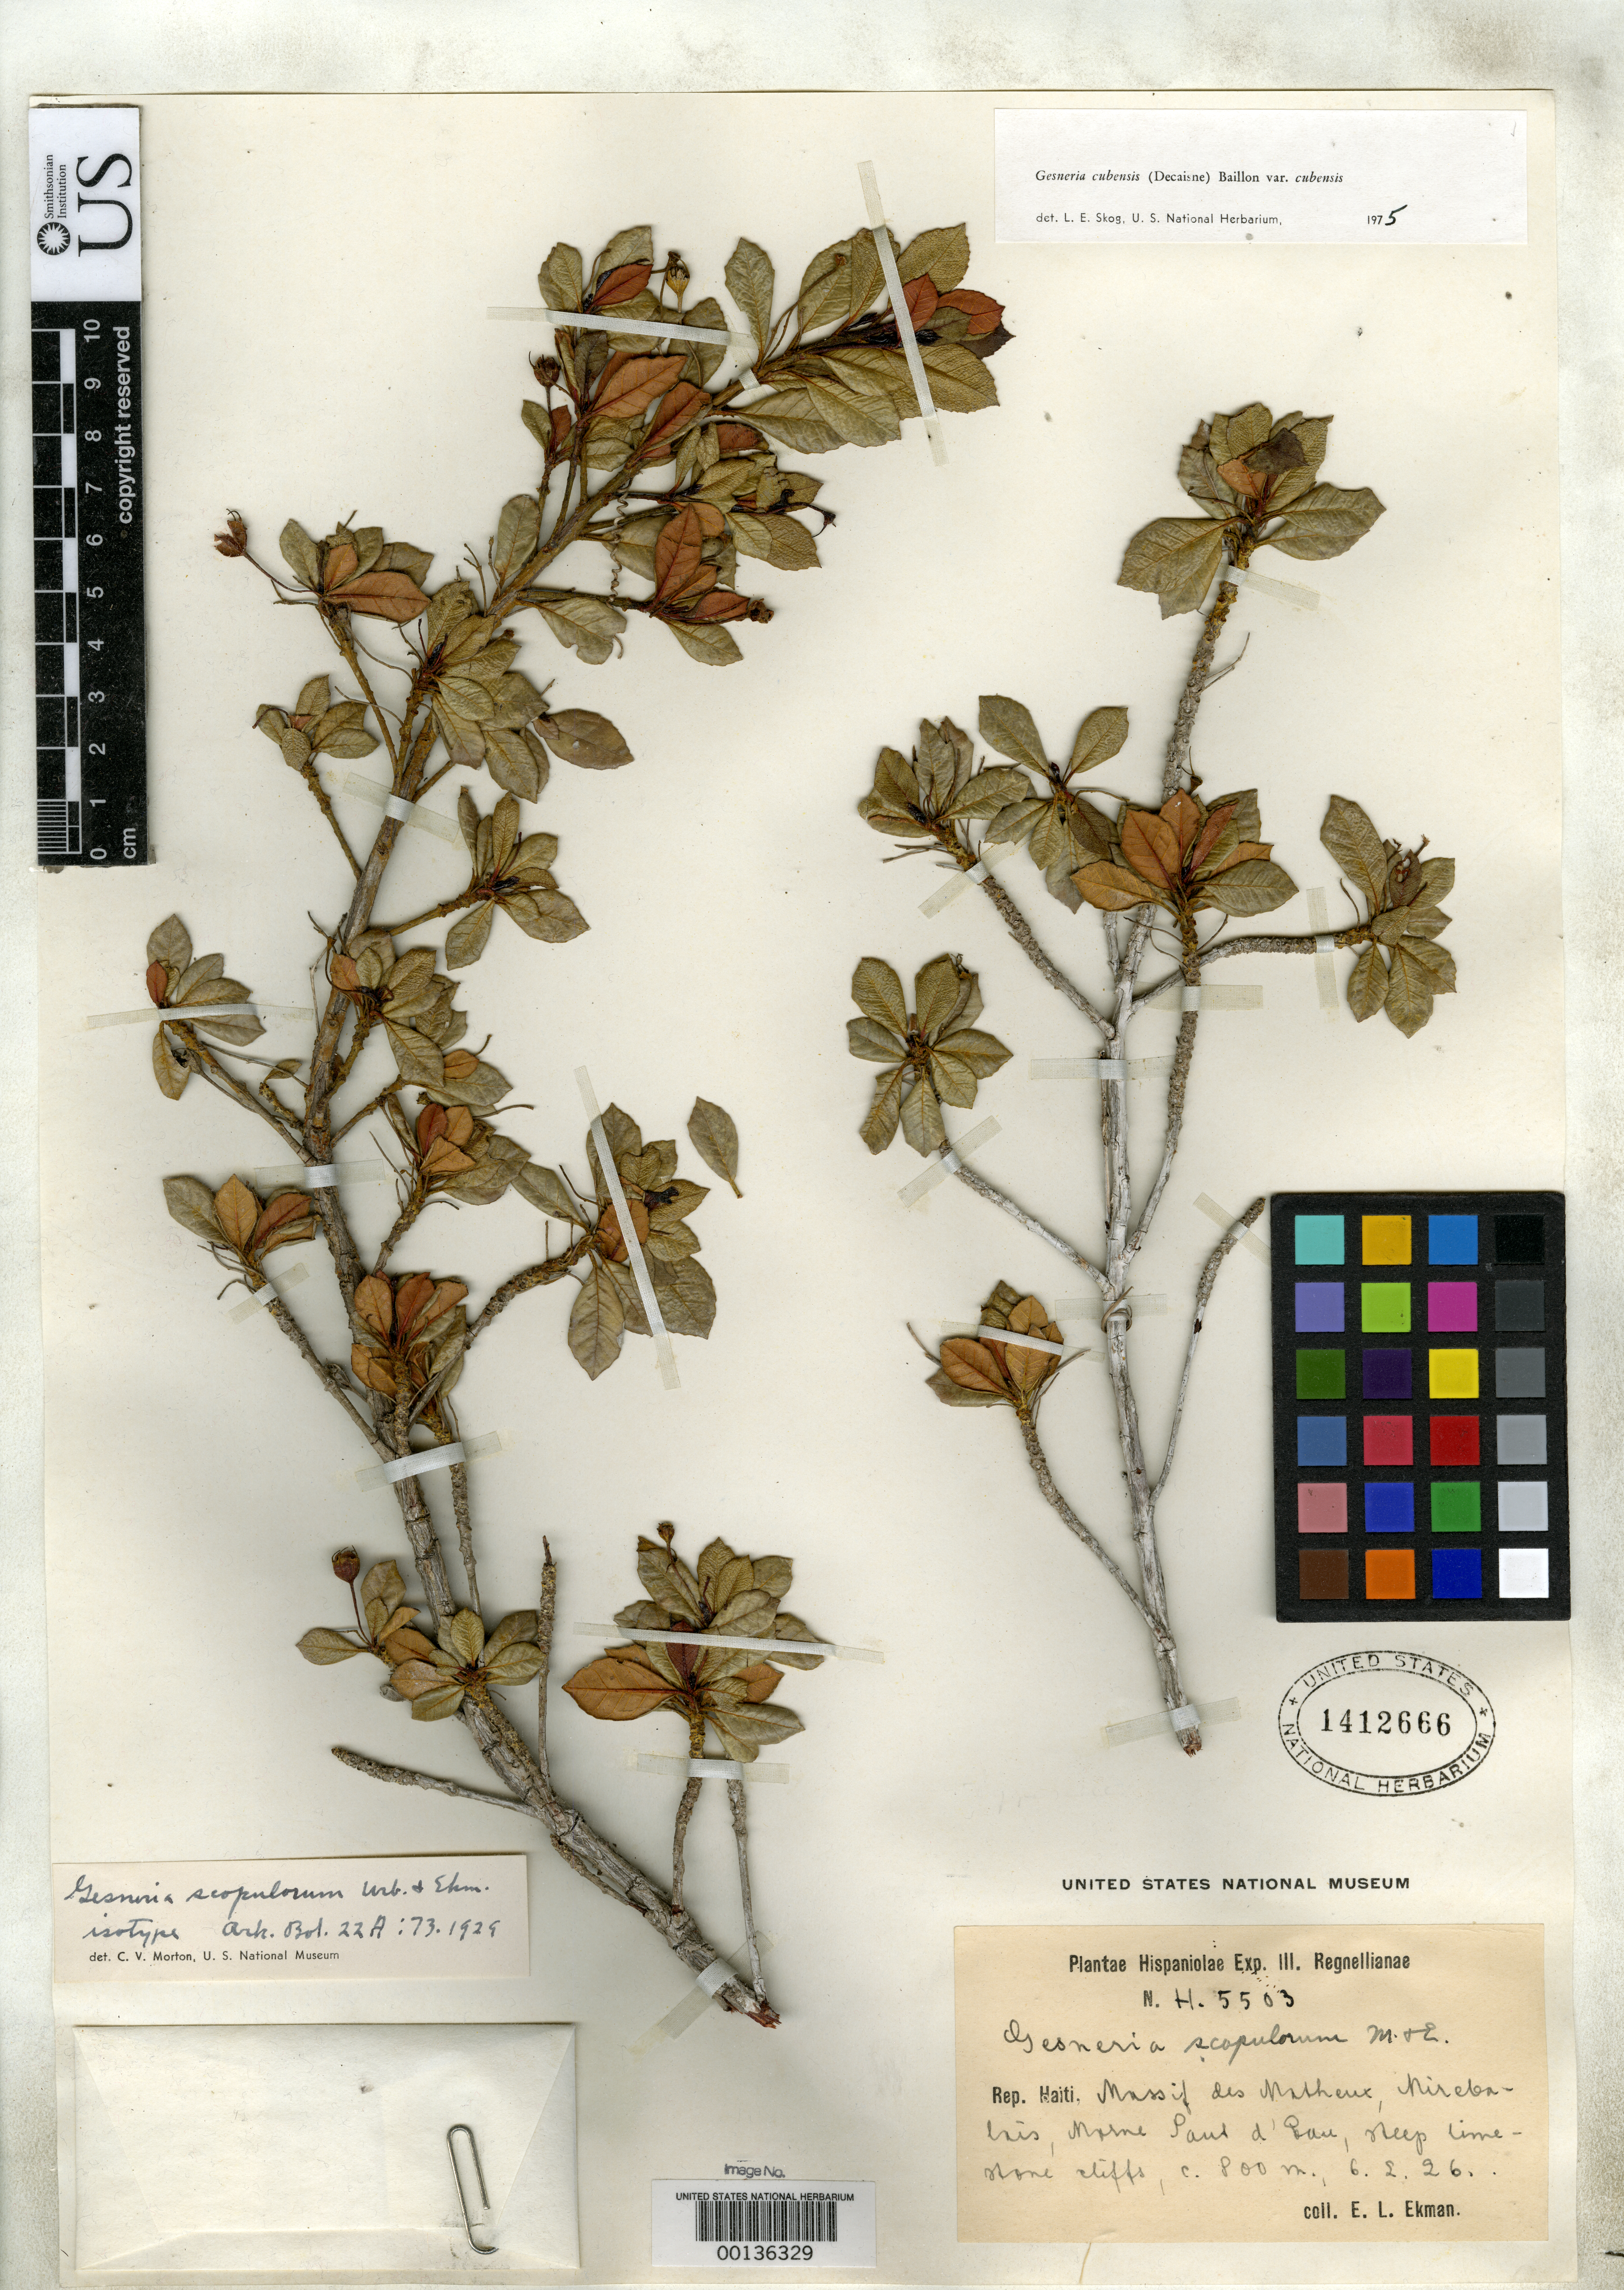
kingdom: Plantae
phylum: Tracheophyta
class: Magnoliopsida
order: Lamiales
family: Gesneriaceae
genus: Gesneria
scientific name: Gesneria scopulorum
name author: Urb. & Ekman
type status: Isotype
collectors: E. L. Ekman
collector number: H 5503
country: Haiti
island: Hispaniola Island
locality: Massif des Matheux prope Mirebalais in Morne D'eau.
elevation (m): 800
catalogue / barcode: US 1412666